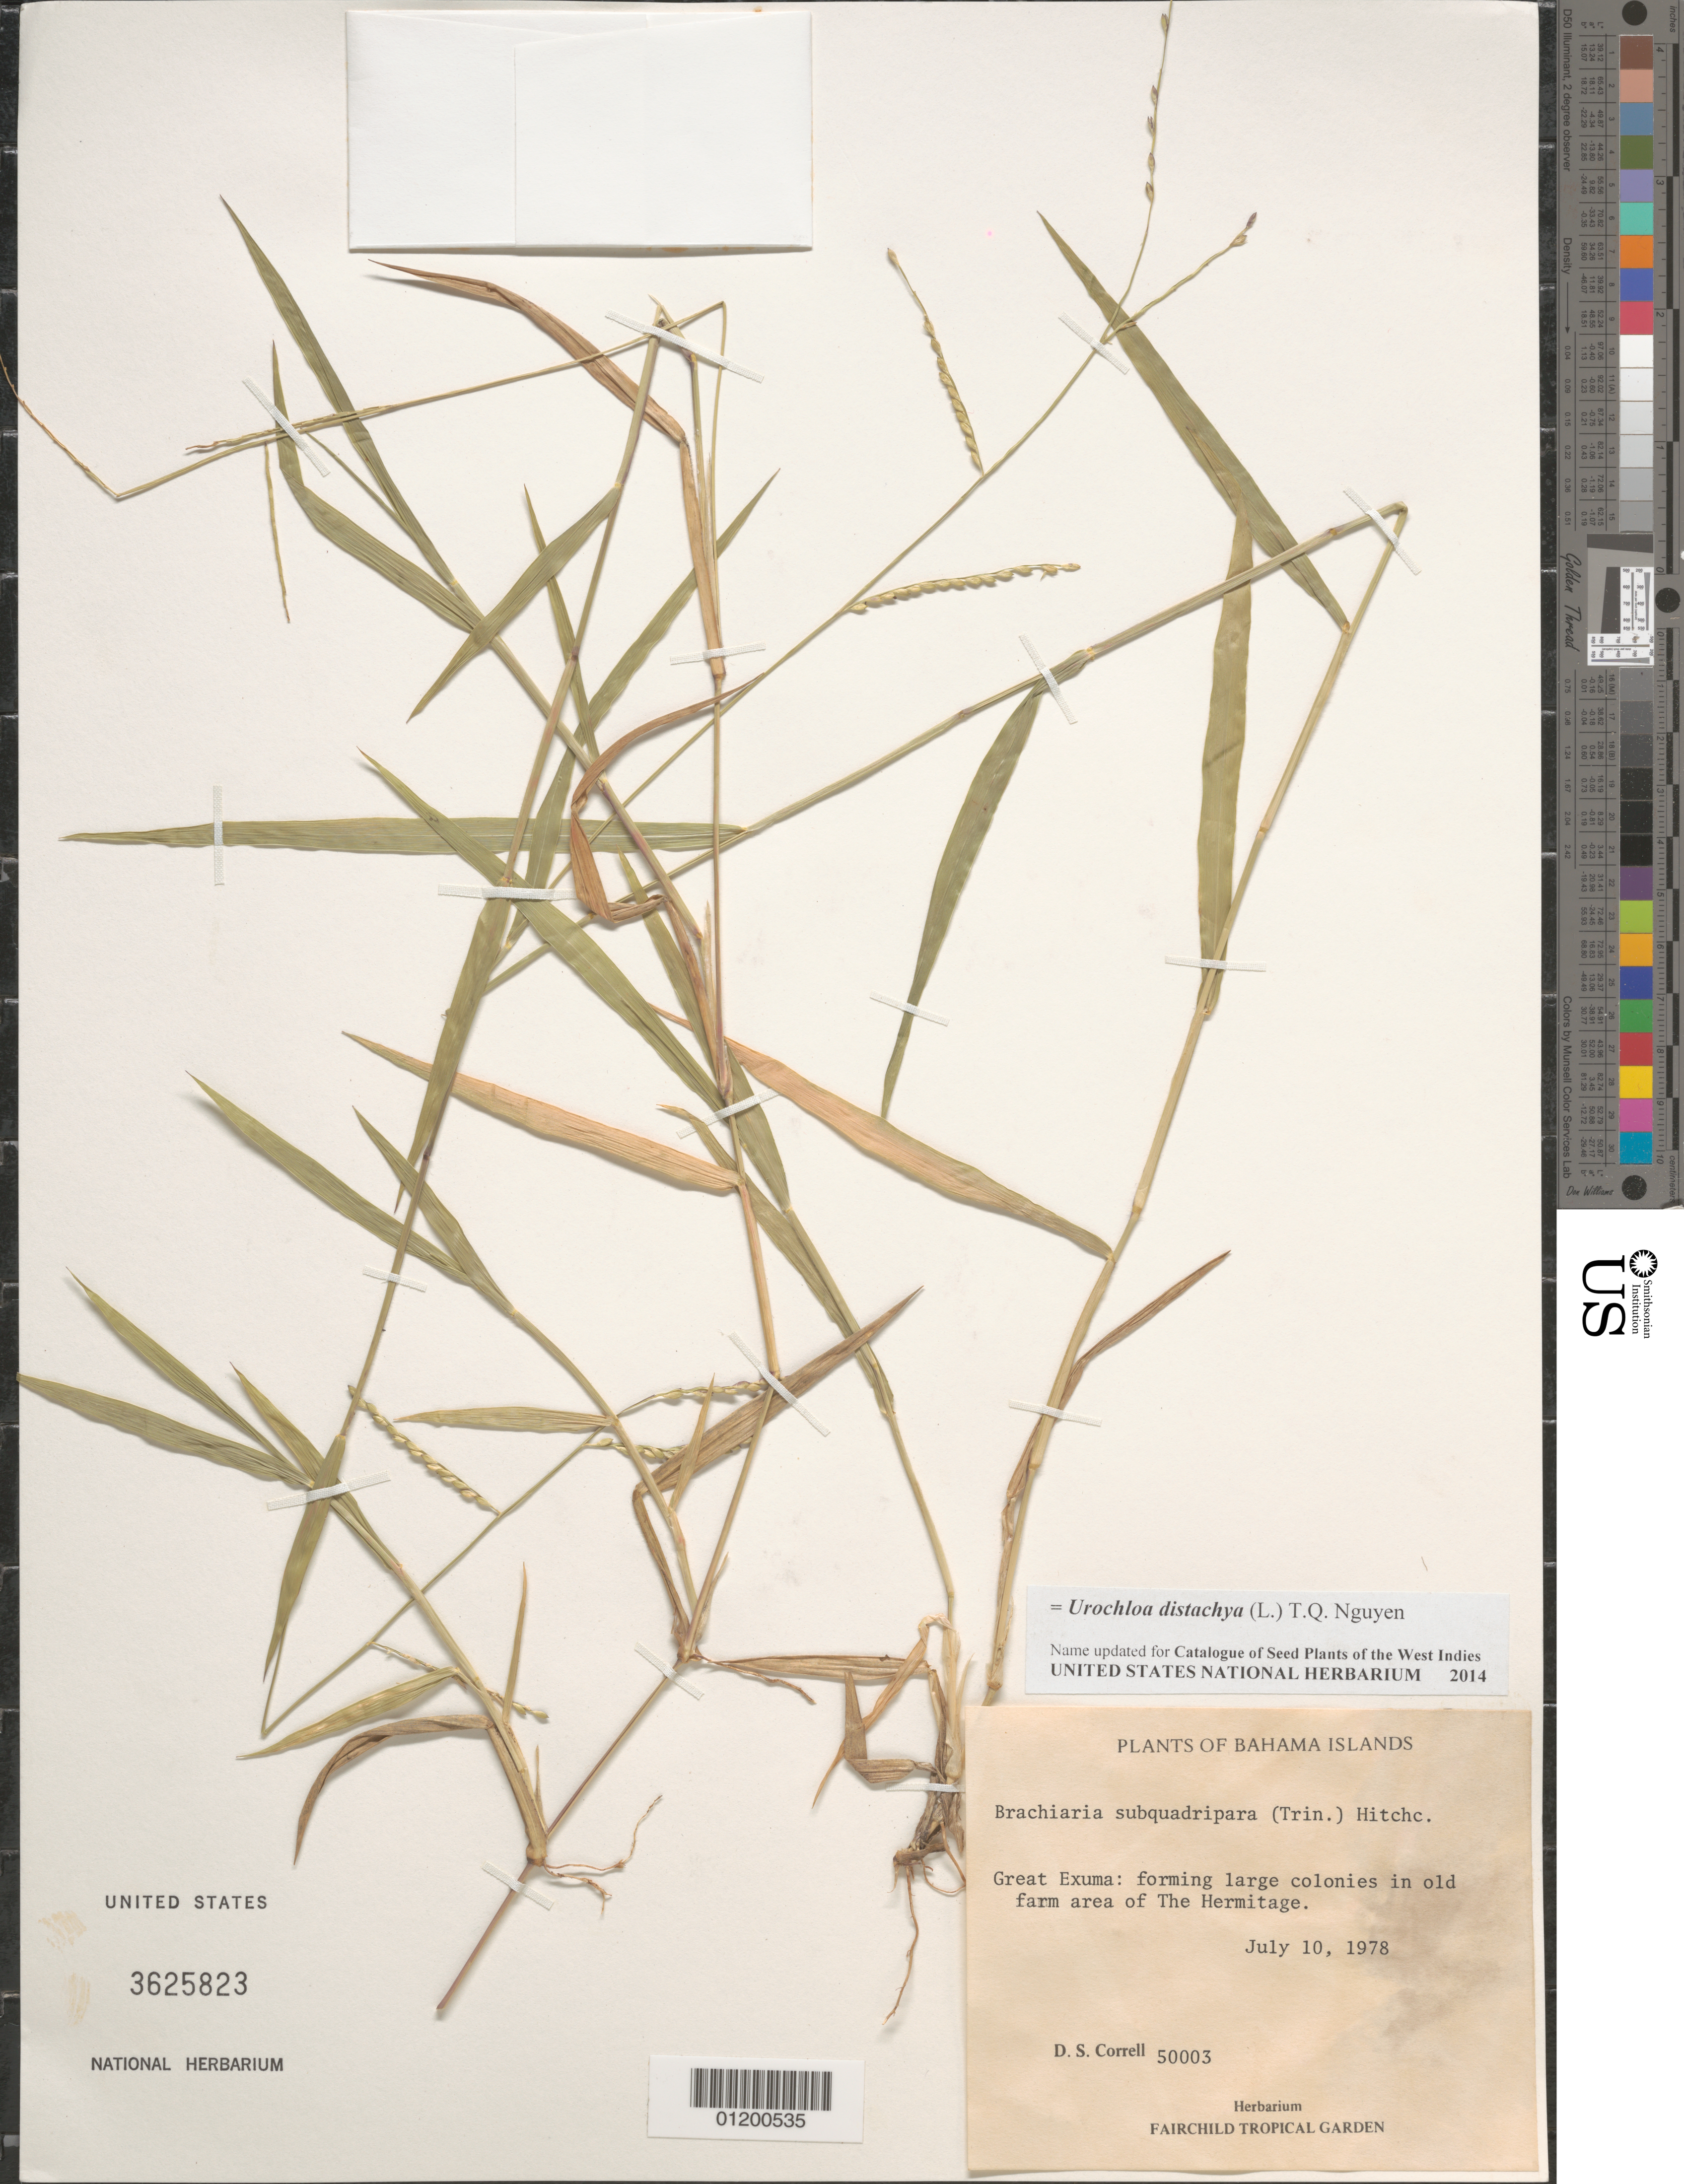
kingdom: Plantae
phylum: Tracheophyta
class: Liliopsida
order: Poales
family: Poaceae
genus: Urochloa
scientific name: Urochloa distachya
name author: (L.) T.Q. Nguyen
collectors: D. S. Correll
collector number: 50003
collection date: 1978-07-10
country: Bahamas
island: Great Exuma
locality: Forming large colonies in old farm area of The Hermitage.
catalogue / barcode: US 3625823